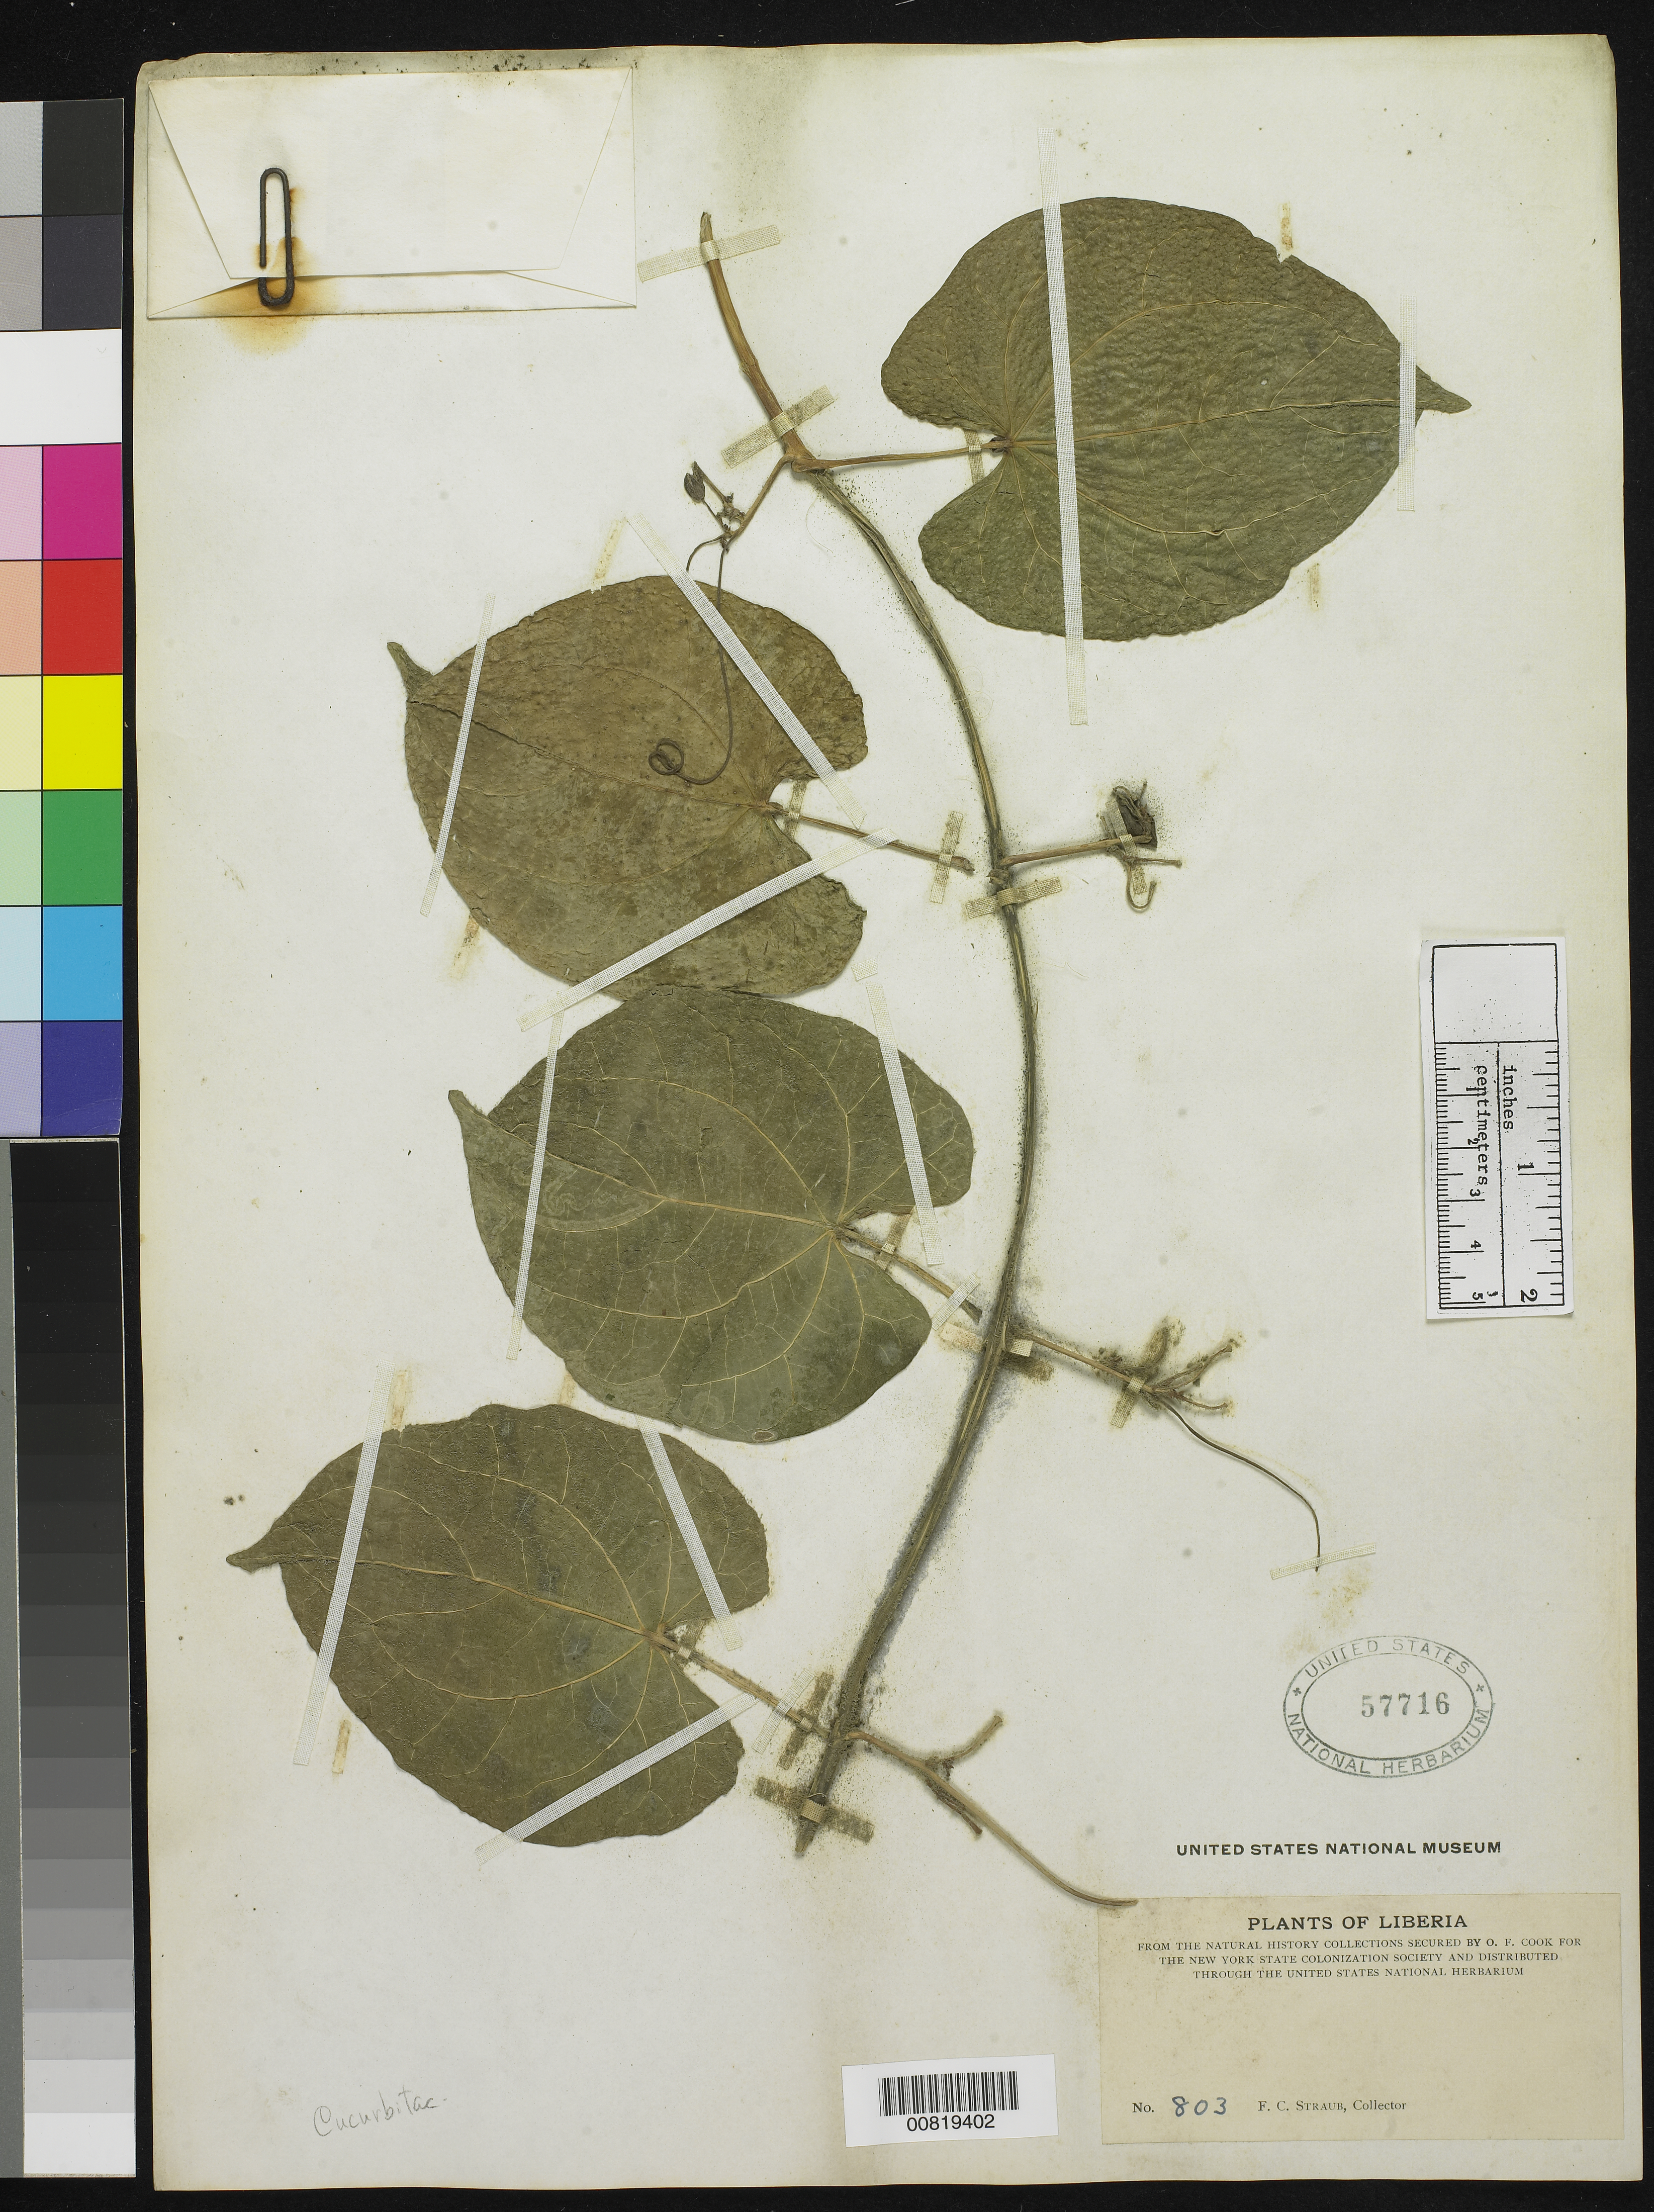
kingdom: Plantae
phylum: Tracheophyta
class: Magnoliopsida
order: Cucurbitales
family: Cucurbitaceae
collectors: F. Straub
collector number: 803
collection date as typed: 18--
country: Liberia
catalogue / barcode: US 57716